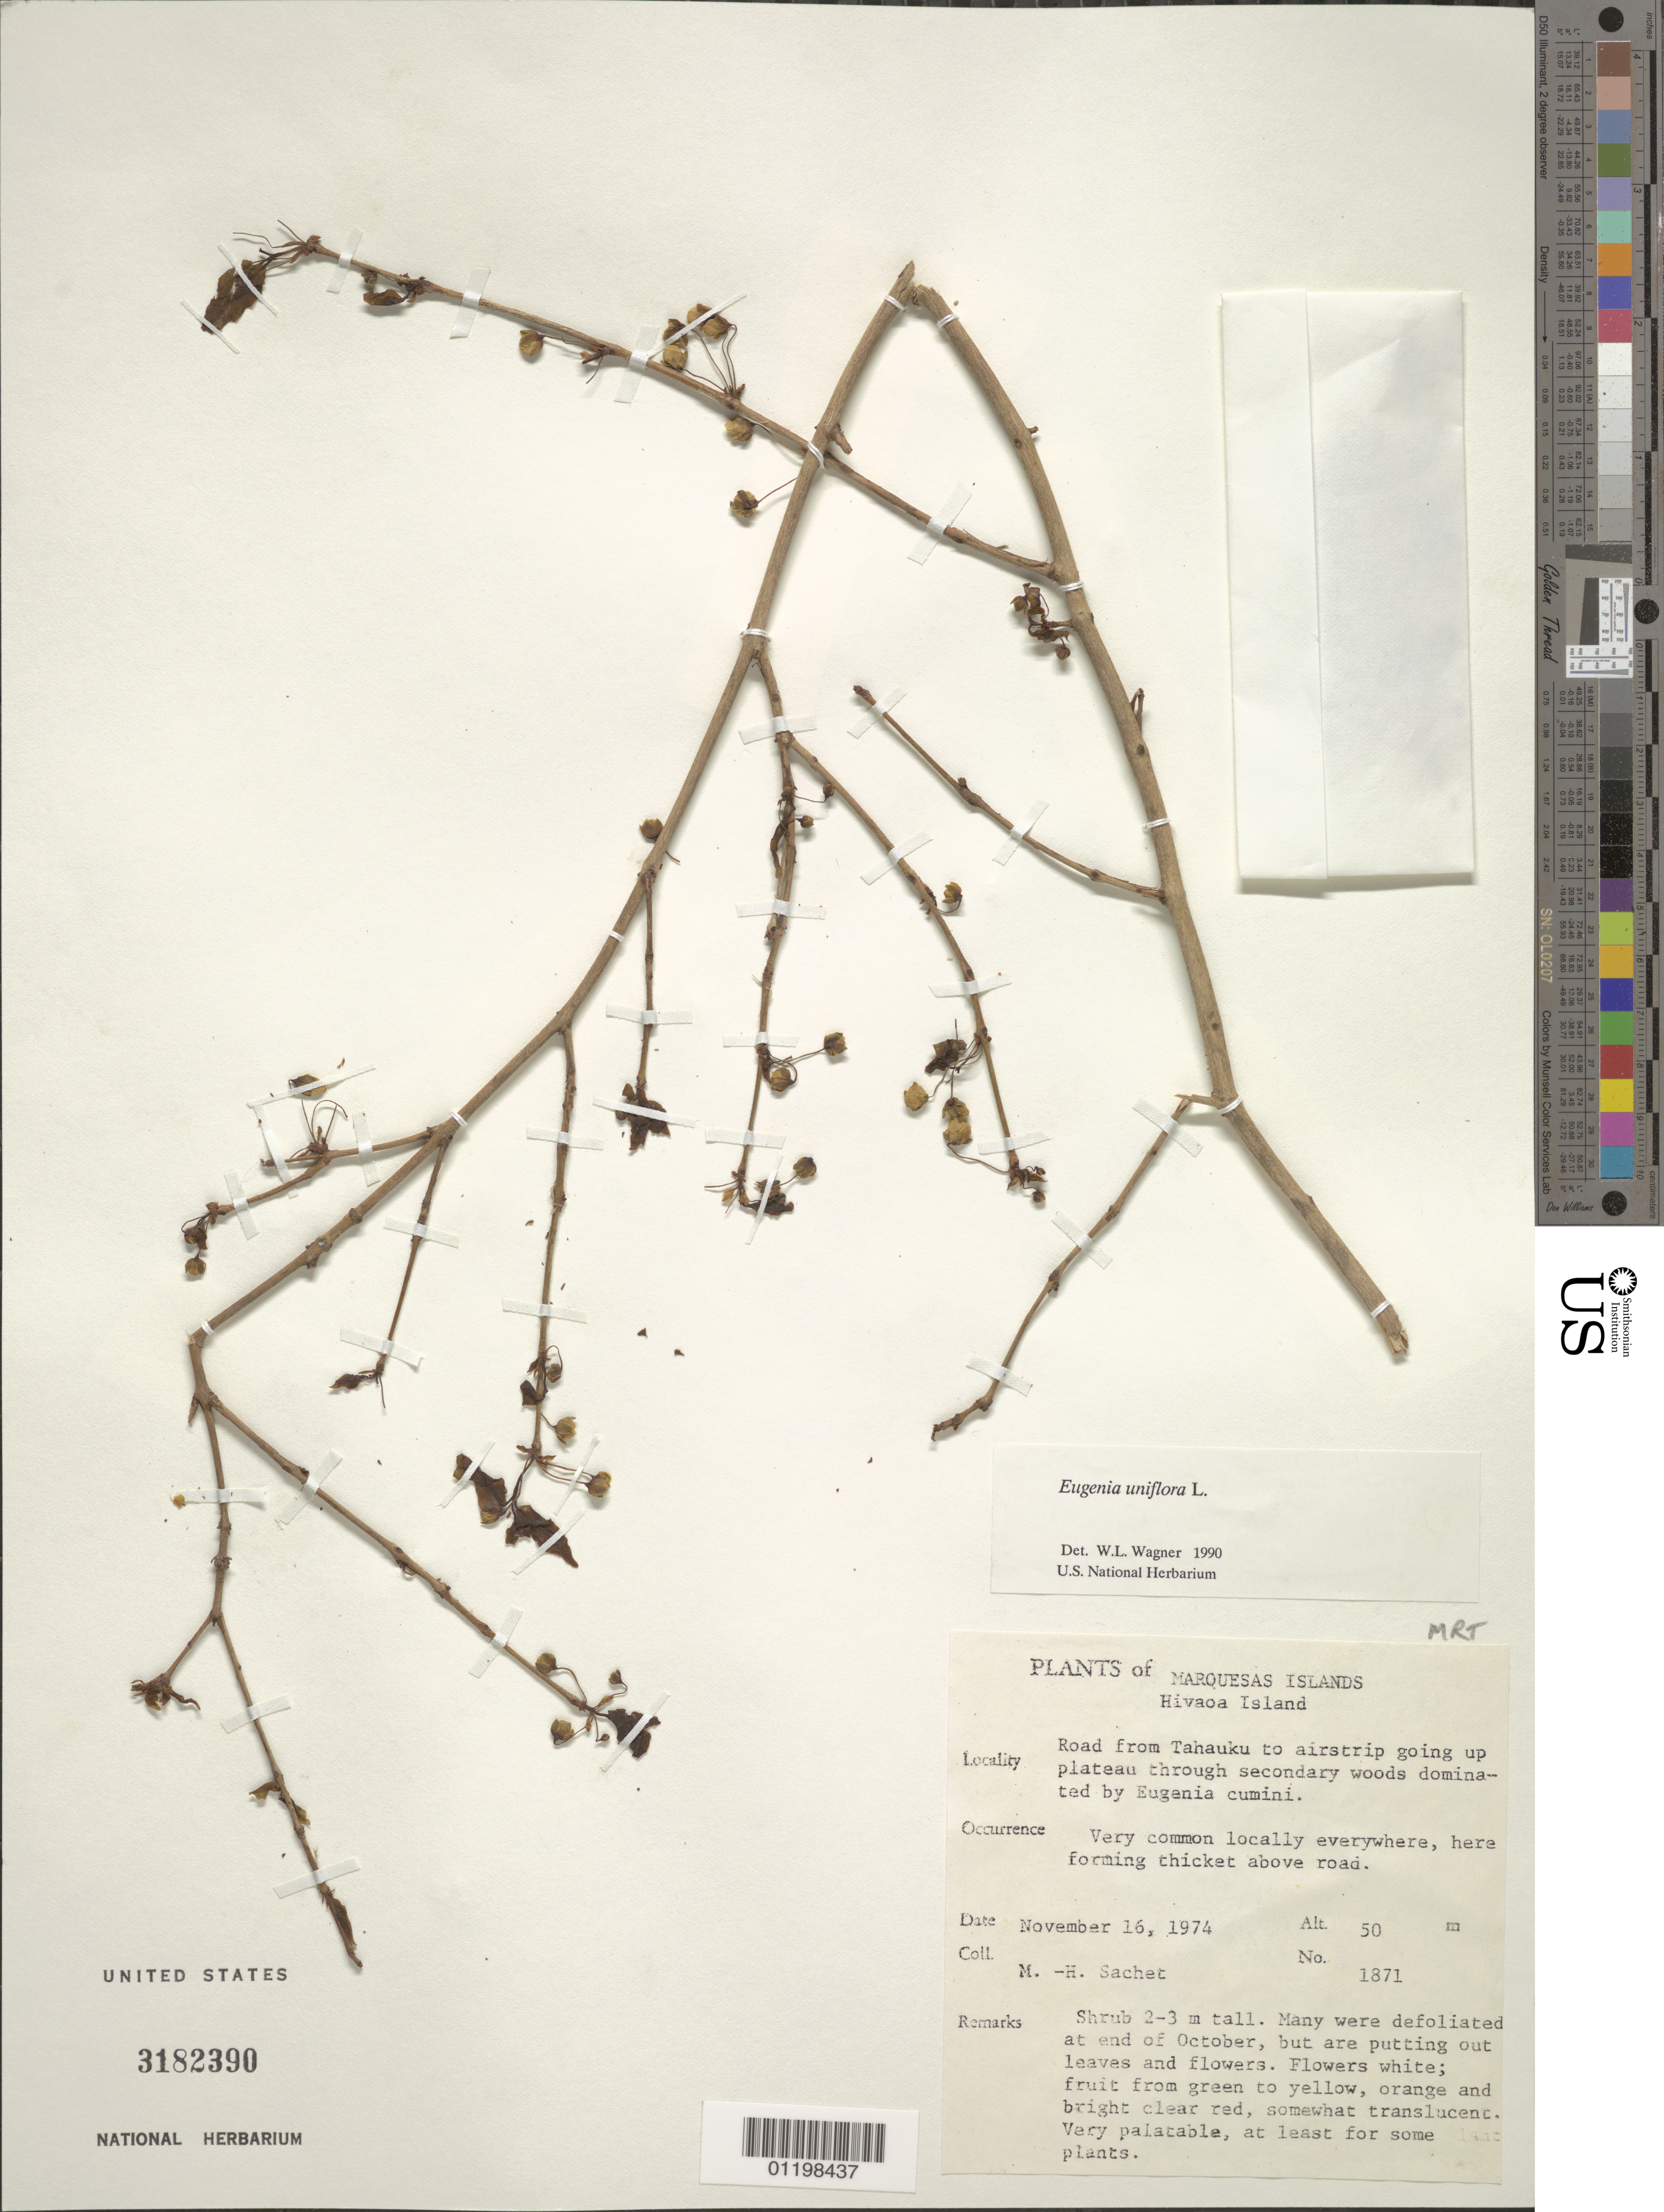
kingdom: Plantae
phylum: Tracheophyta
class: Magnoliopsida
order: Myrtales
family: Myrtaceae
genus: Eugenia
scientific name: Eugenia uniflora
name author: L.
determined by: Wagner, W. L., (BOT), Smithsonian Institution - National Museum of Natural History (UNITED STATES)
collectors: M.-H. Sachet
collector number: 1871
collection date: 1974-11-16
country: French Polynesia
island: Hiva Oa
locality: Road from Tahauku to airstrip going up to plateau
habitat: Secondary woods dominated by Eugenia cumini. Thicket above road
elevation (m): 50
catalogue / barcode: US 3182390